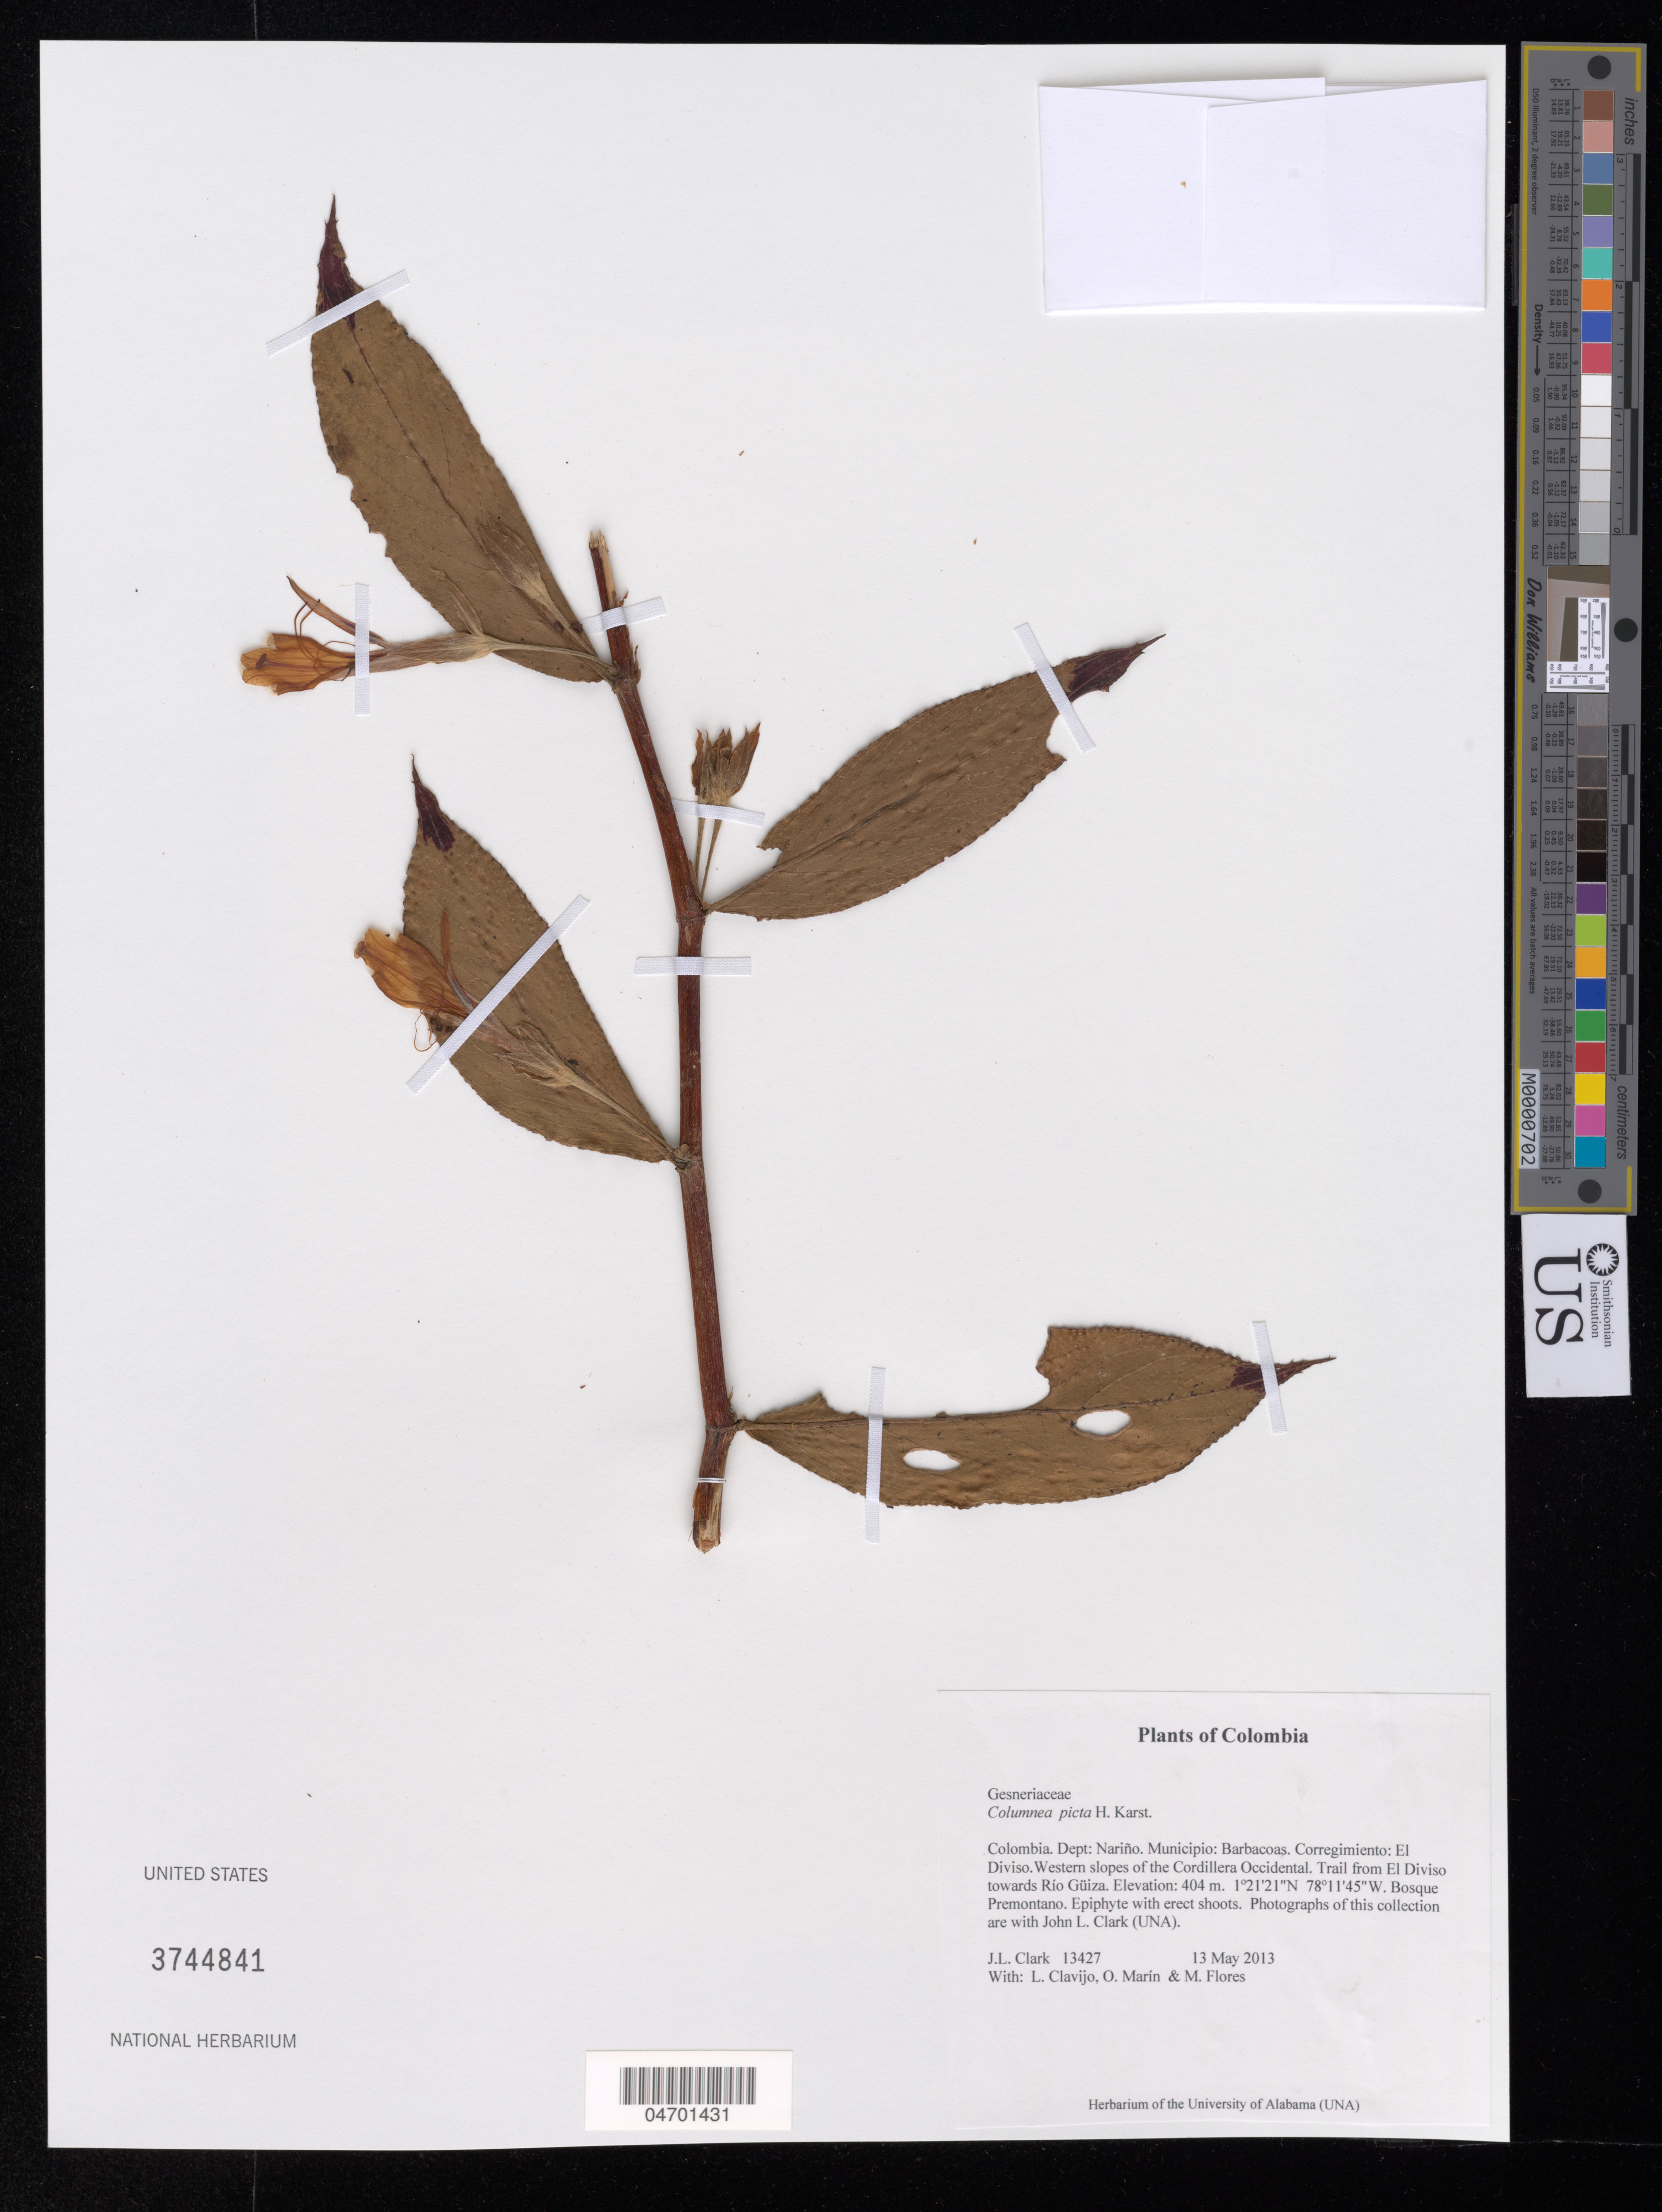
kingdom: Plantae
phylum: Tracheophyta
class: Magnoliopsida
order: Lamiales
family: Gesneriaceae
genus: Columnea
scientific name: Columnea karsteniana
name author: Singh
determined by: Skog, Laurence E.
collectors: J. L. Clark, L. Clavijo, J. Howieson & M. Flores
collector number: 13427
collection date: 2013-05-13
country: Colombia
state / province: Nariño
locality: Dept: Nariño. Municipio: Barbacoas. Corregimiento: El Diviso. Western slopes of the Cordillera Occidental. Trail from El Diviso towards Río Güiza.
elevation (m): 404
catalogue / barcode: US 3744841